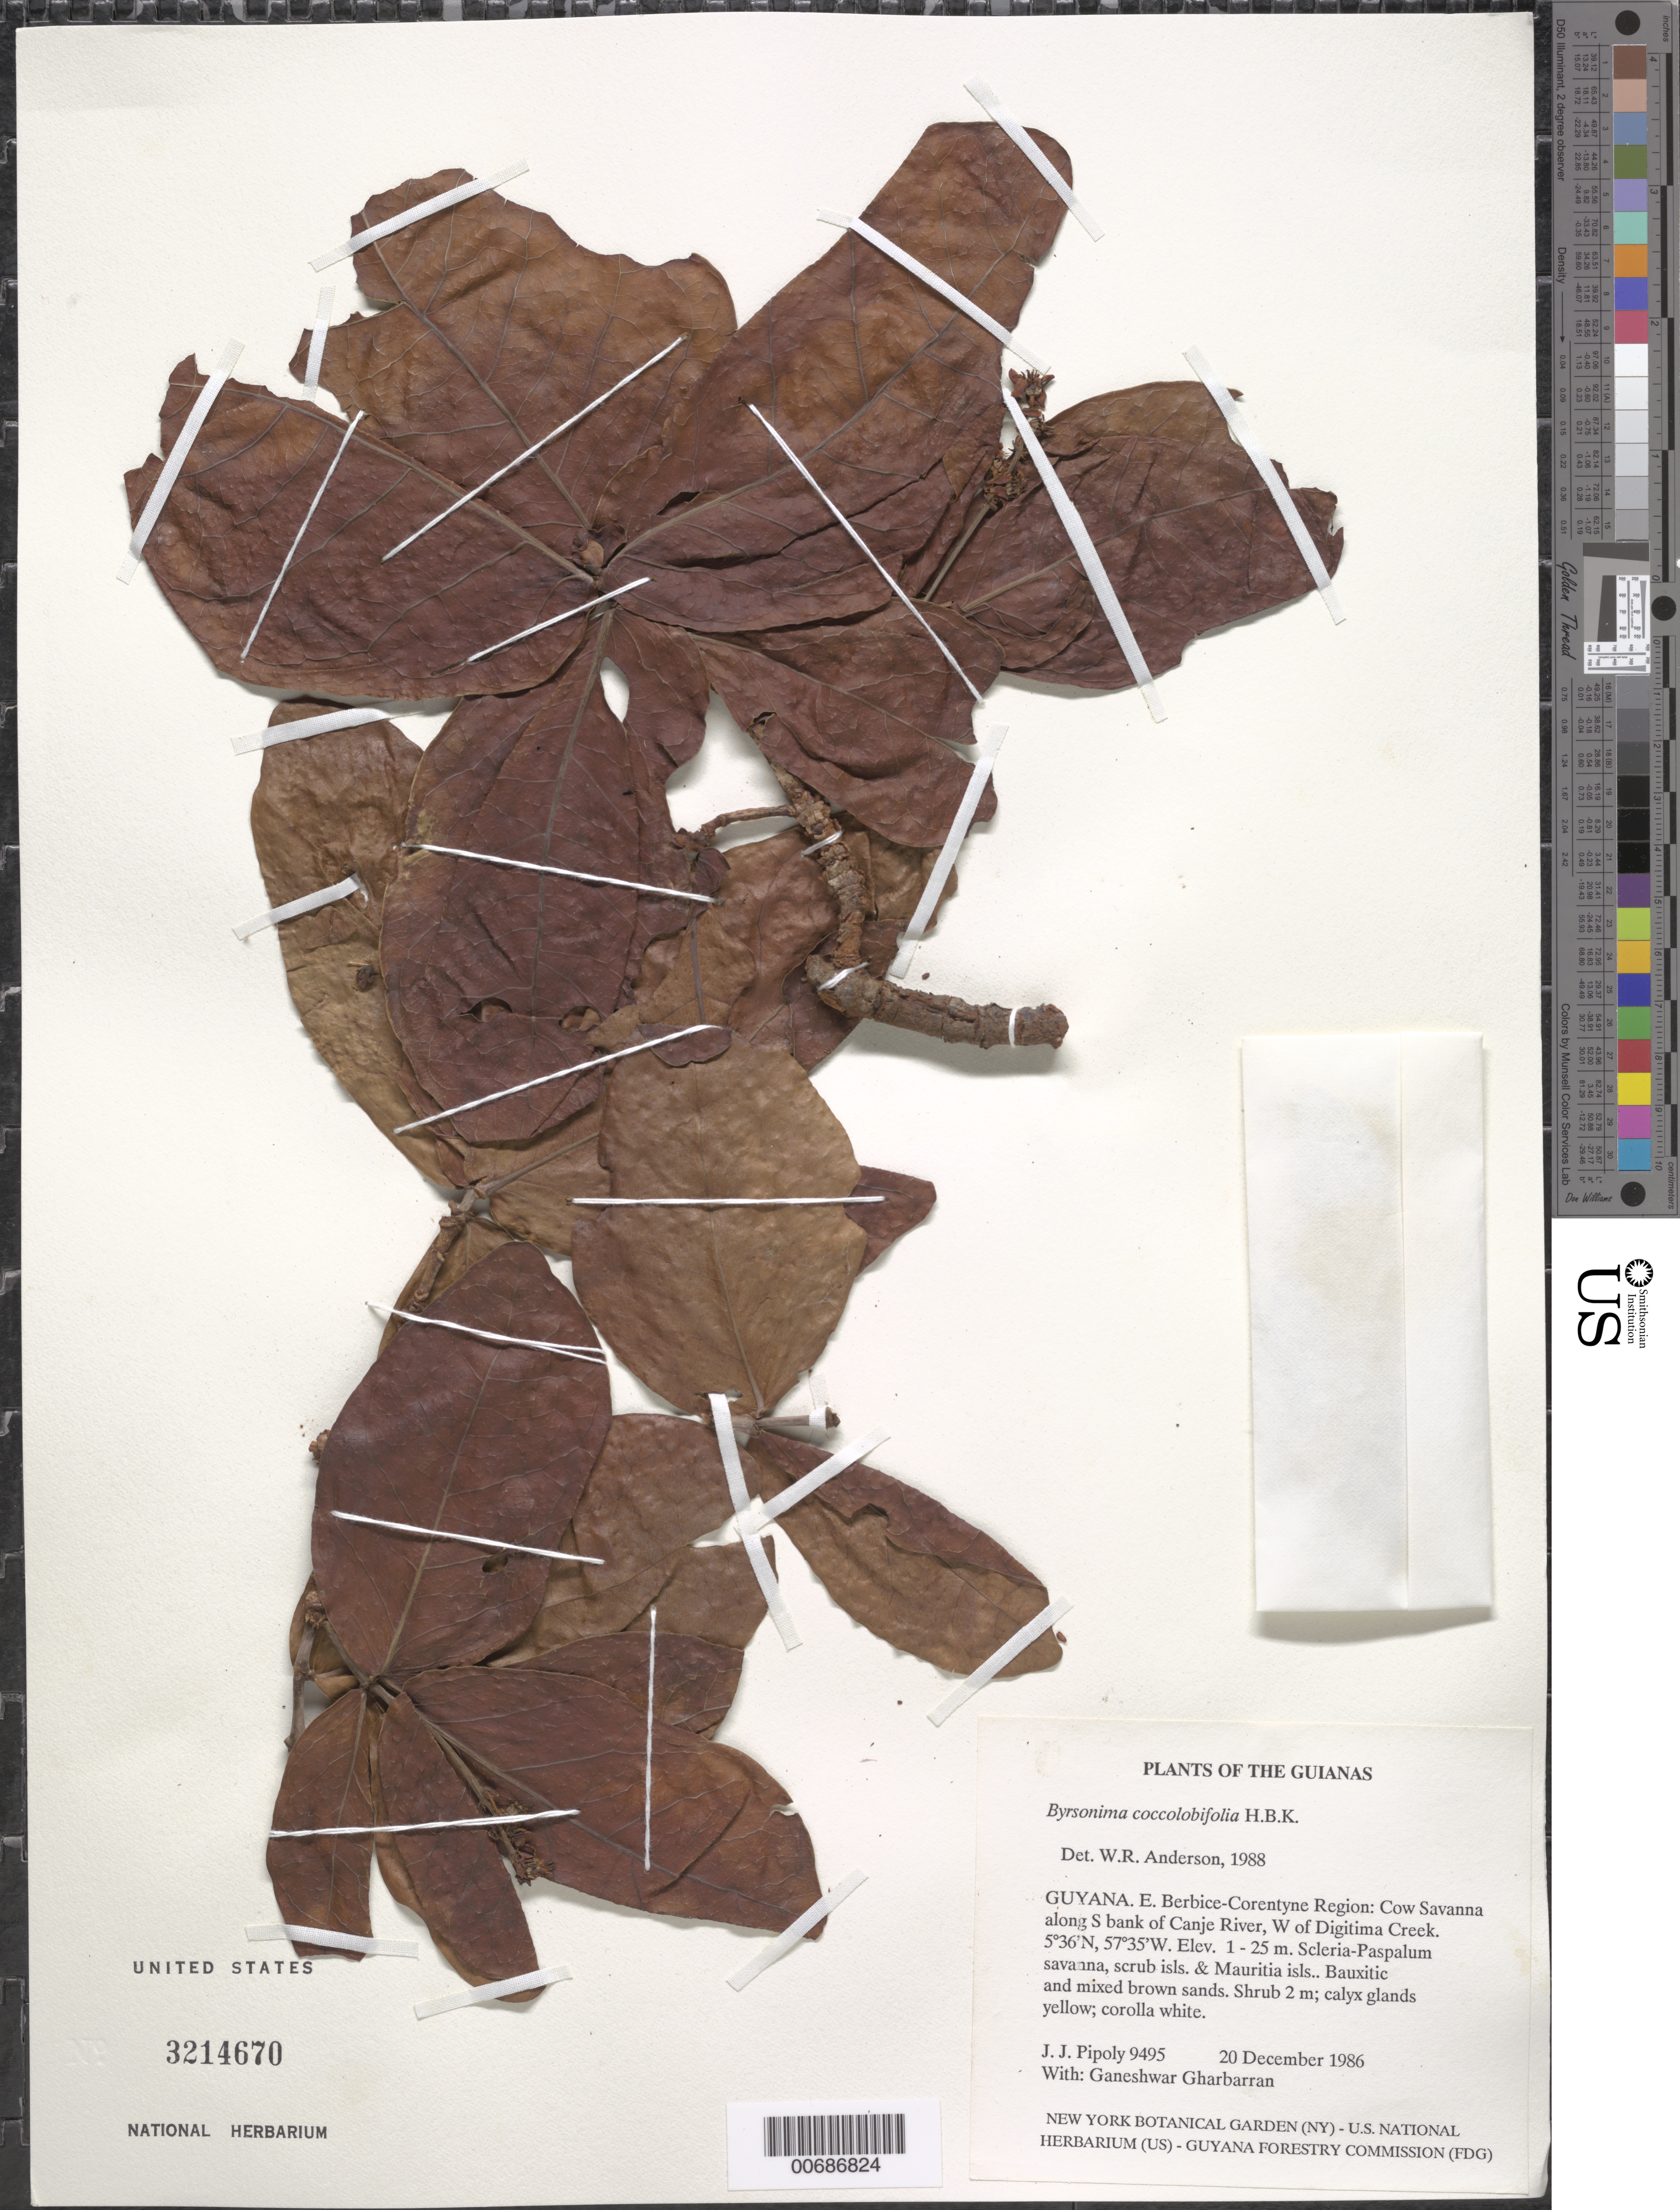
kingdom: Plantae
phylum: Tracheophyta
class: Magnoliopsida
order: Malpighiales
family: Malpighiaceae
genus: Byrsonima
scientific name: Byrsonima coccolobifolia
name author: Kunth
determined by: Anderson, W. R., (MICH), University of Michigan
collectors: J. J. Pipoly & G. Gharbarran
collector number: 9495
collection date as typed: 20 December 1986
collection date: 1986-12-20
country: Guyana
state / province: E. Berbice-Corentyne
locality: Cow savanna, along S bank of Canje River, W of Digitima Creek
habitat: Scleria-Paspalum savanna, scrub isls. & Mauritia isls. Bauxitic and mixed brown sands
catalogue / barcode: US 3214670